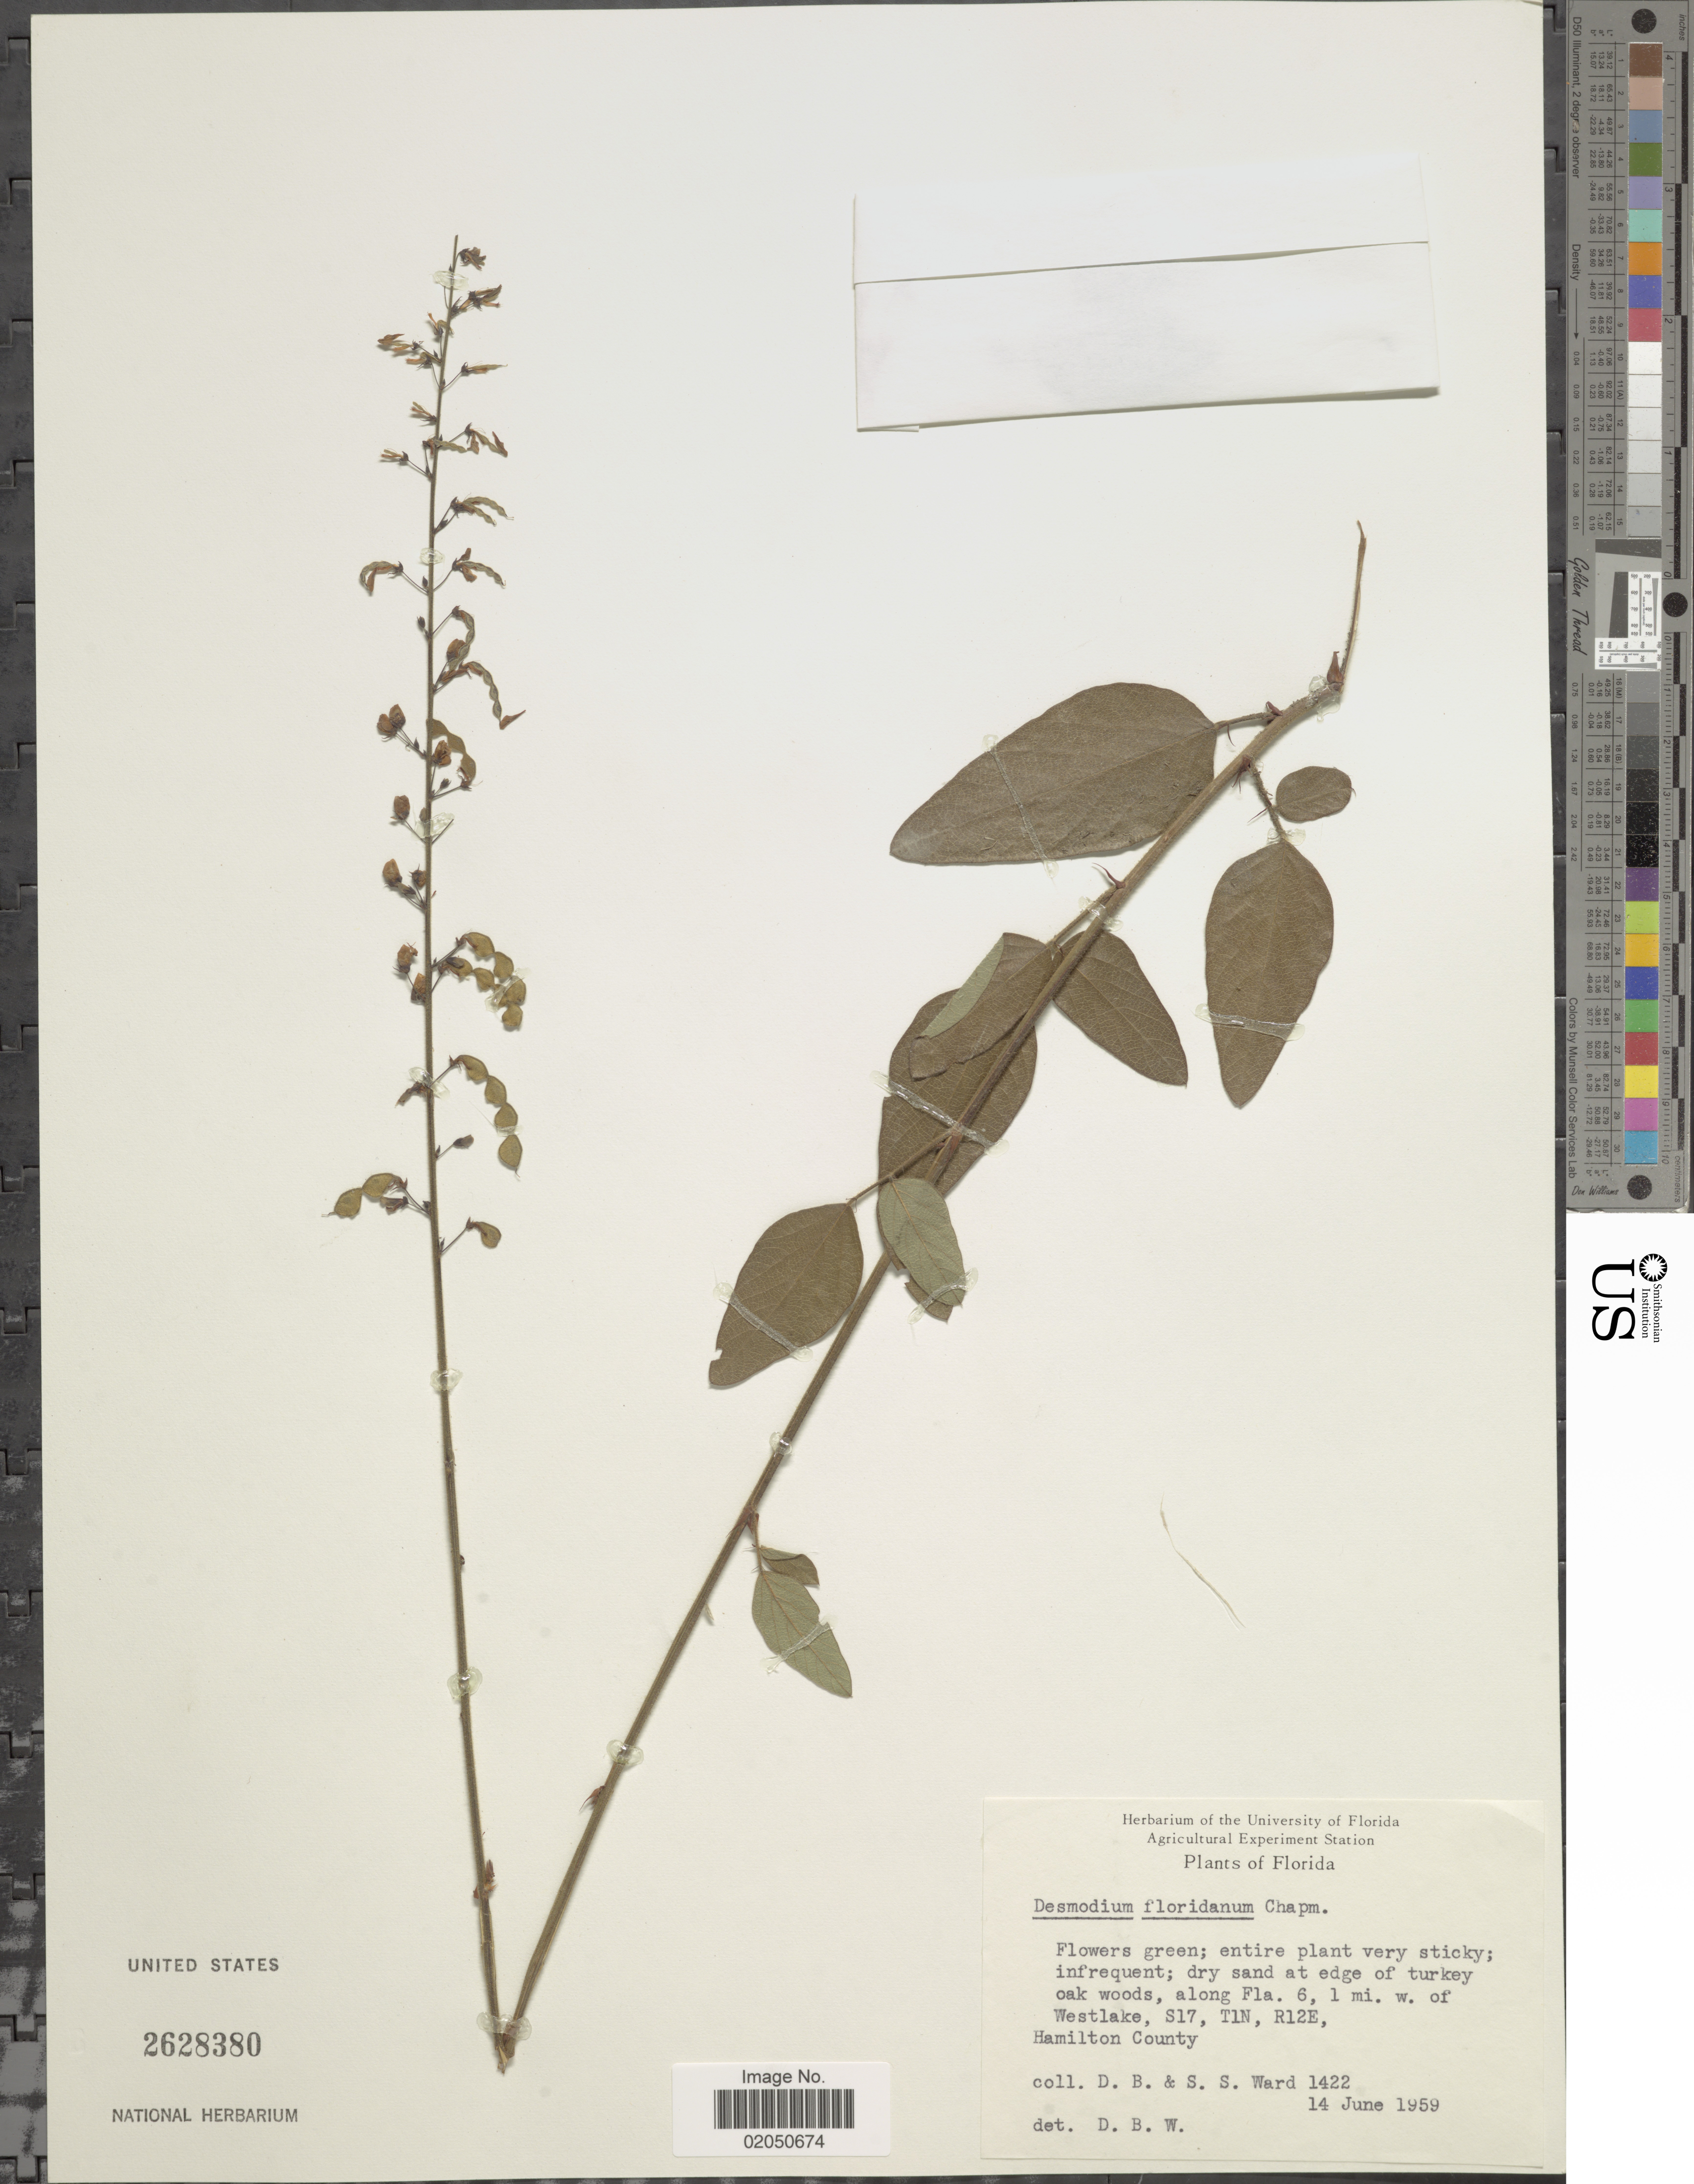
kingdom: Plantae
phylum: Tracheophyta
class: Magnoliopsida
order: Fabales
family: Fabaceae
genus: Desmodium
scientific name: Desmodium floridanum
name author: Chapm.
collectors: D. B. Ward & S. S. Ward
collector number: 1422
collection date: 1959-06-14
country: United States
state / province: Florida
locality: Along Fla. 6, 1 mi. w. of Westlake, S17, T1N, R12E, Hamilton County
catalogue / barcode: US 2628380